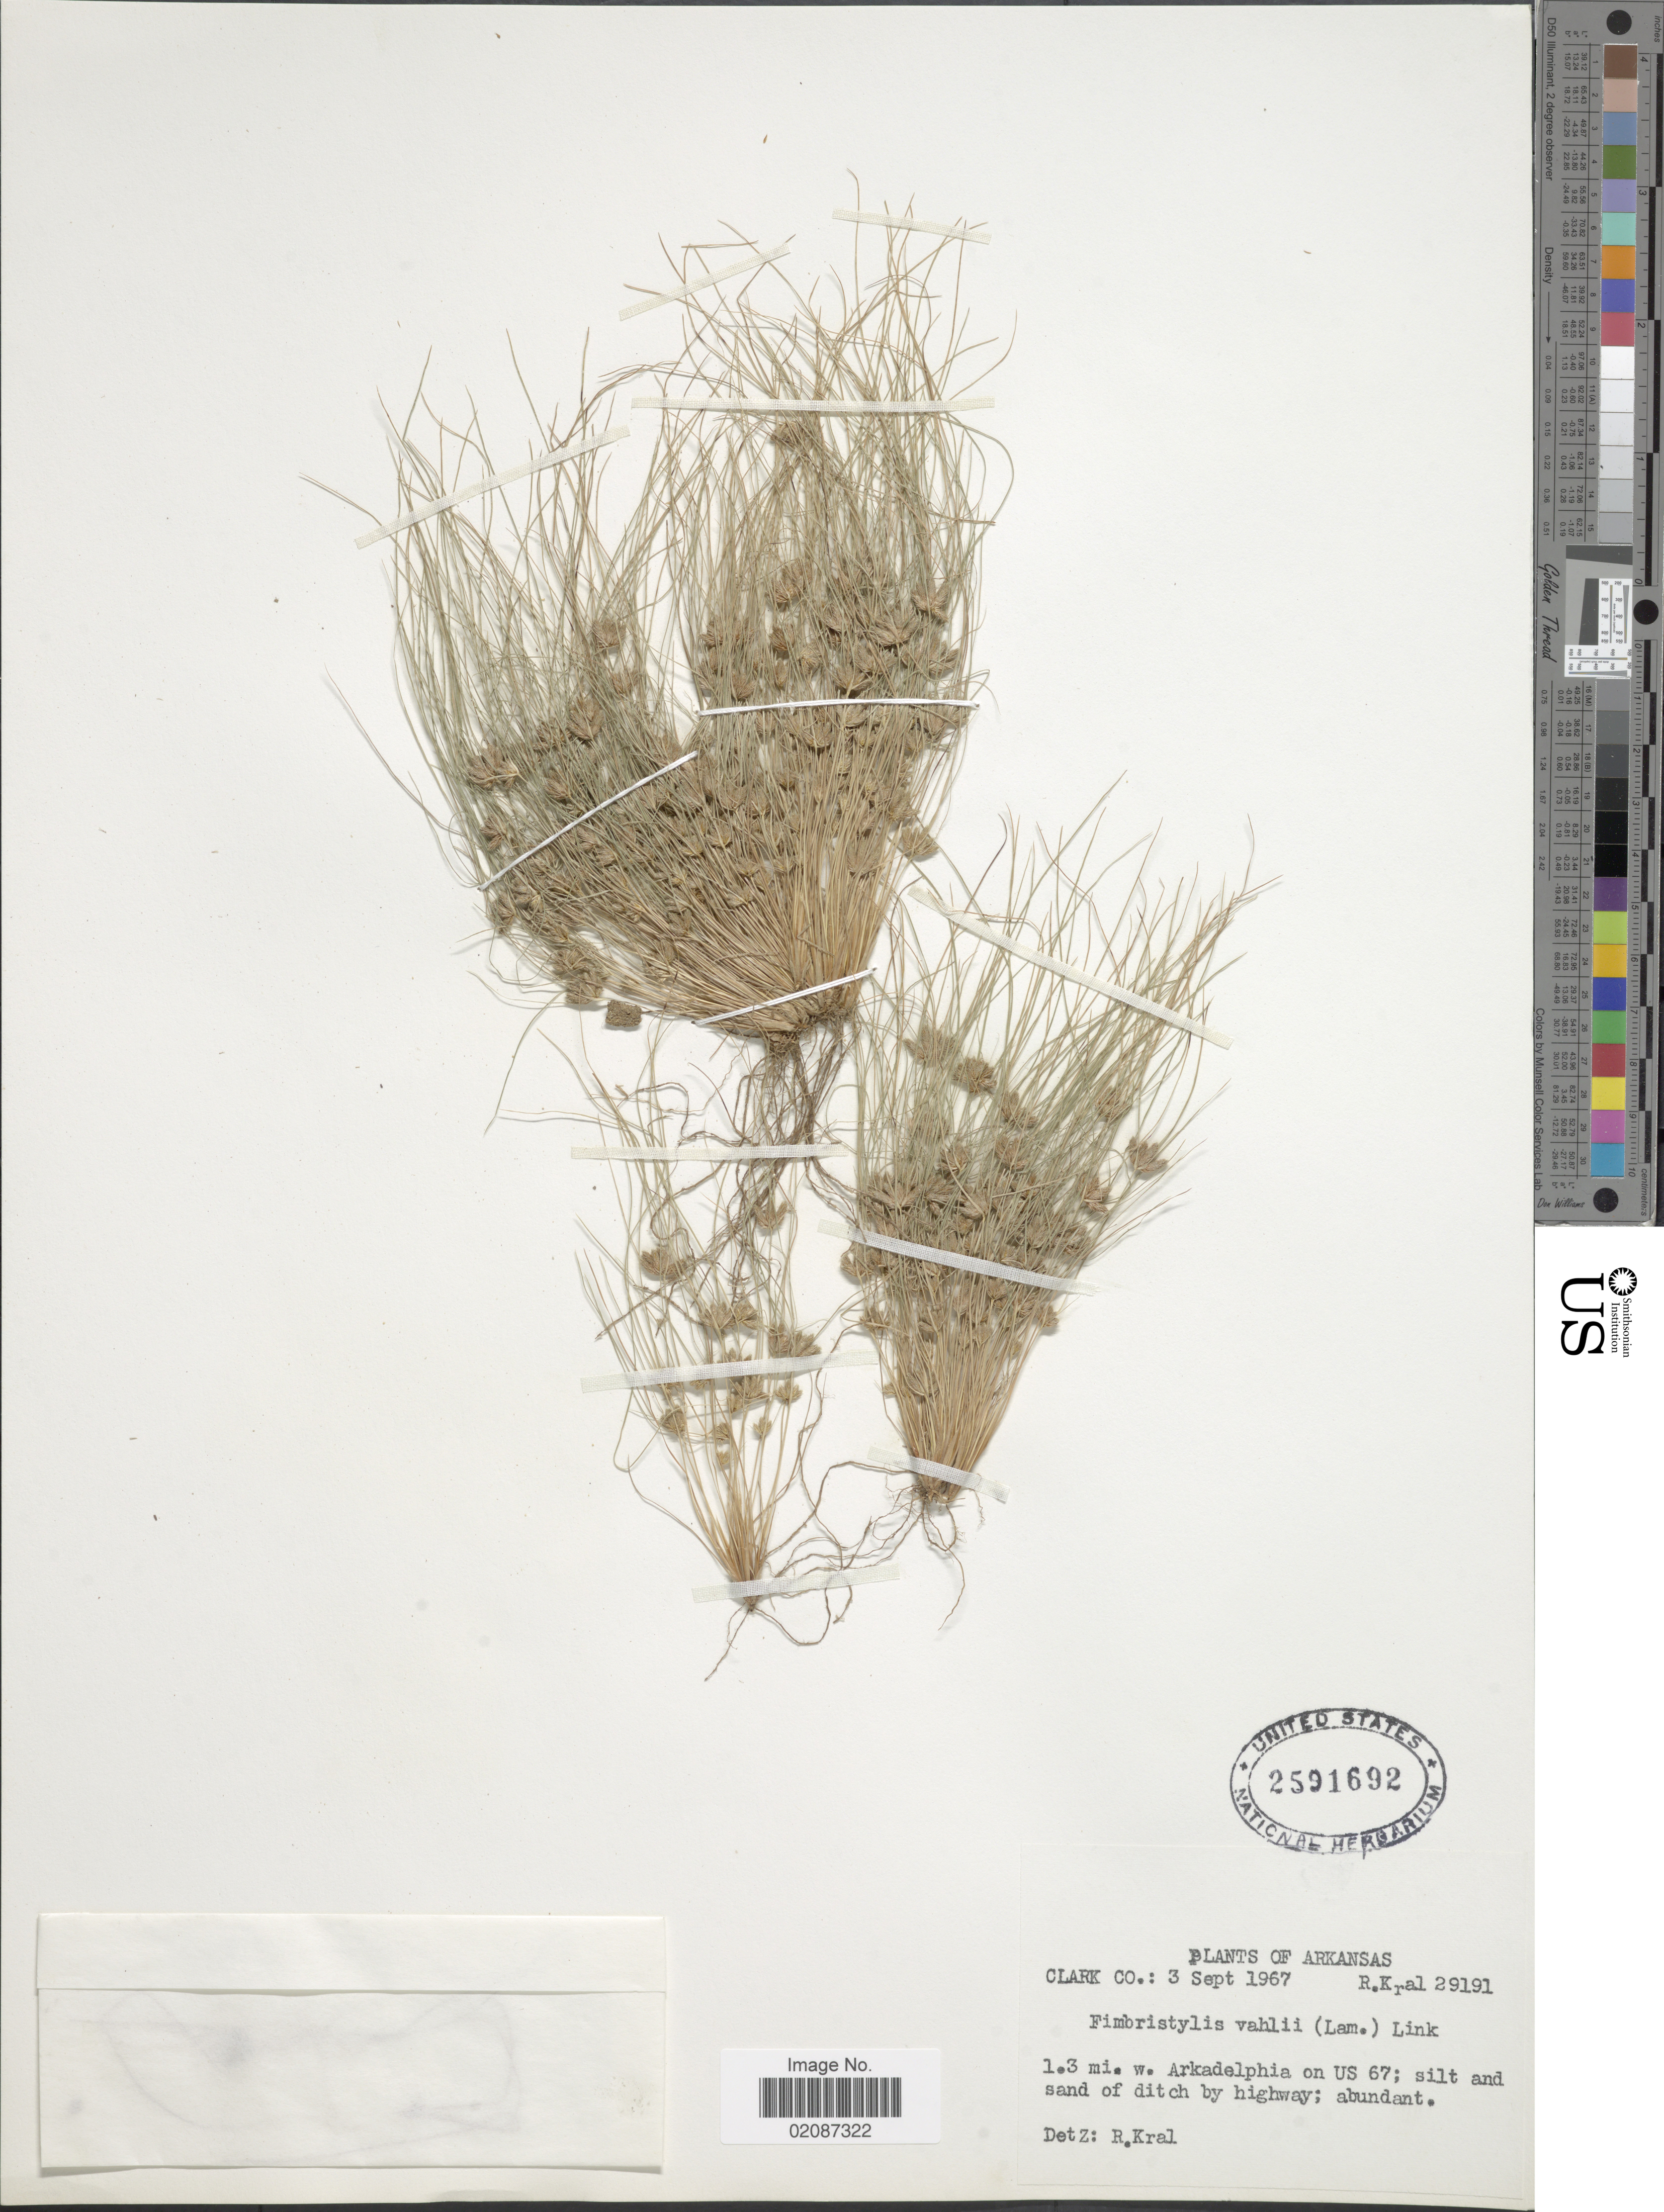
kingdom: Plantae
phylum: Tracheophyta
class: Liliopsida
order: Poales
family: Cyperaceae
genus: Fimbristylis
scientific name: Fimbristylis vahlii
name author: (Lam.) Link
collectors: R. Kral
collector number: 29191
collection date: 1967-09-03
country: United States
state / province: Arkansas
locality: Clark Co.; 1.3 mi. w. Arkadelphia on US 67; silt and sand of ditch by highway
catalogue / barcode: US 2591692